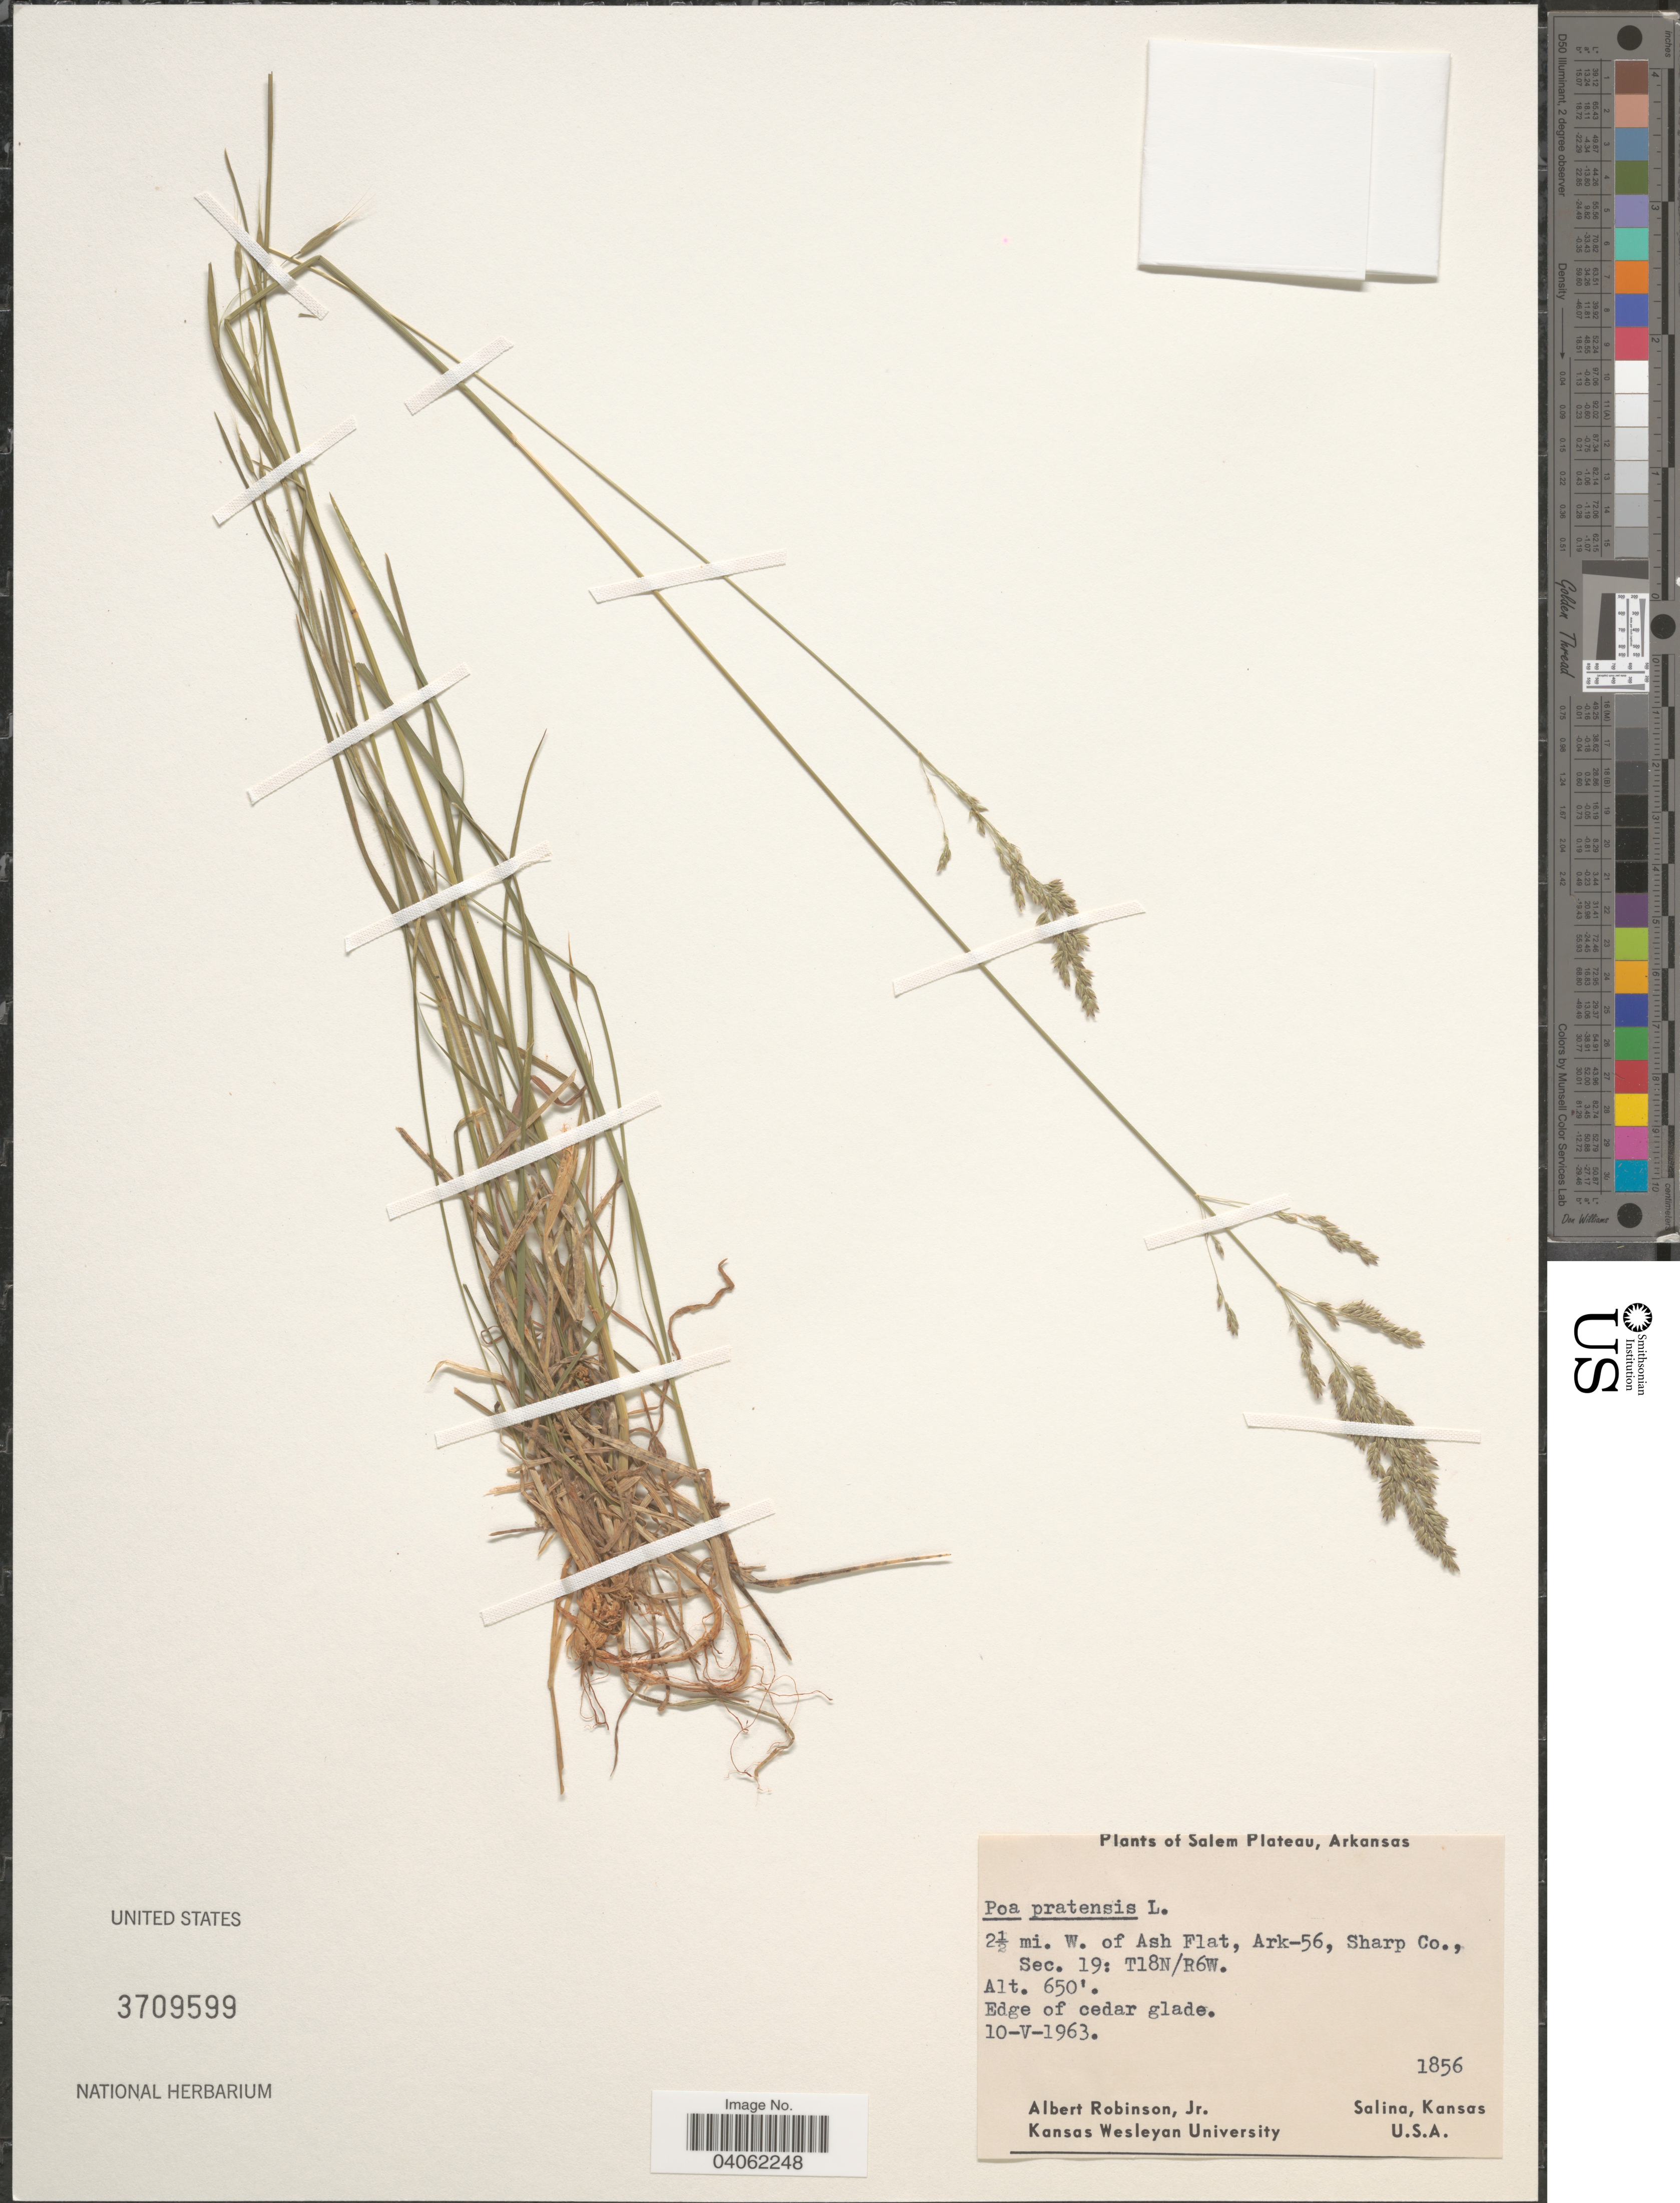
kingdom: Plantae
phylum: Tracheophyta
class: Liliopsida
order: Poales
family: Poaceae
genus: Poa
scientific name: Poa pratensis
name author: L.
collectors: A. Robinson Jr.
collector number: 1856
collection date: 1963-05-10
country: United States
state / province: Arkansas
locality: Salem Plateau. 2½ mi. W. of Ash Flat, Ark-56, Sharp Co., Sec. 19: T18N/R6W. Edge of cedar glade.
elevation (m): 198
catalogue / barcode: US 3709599